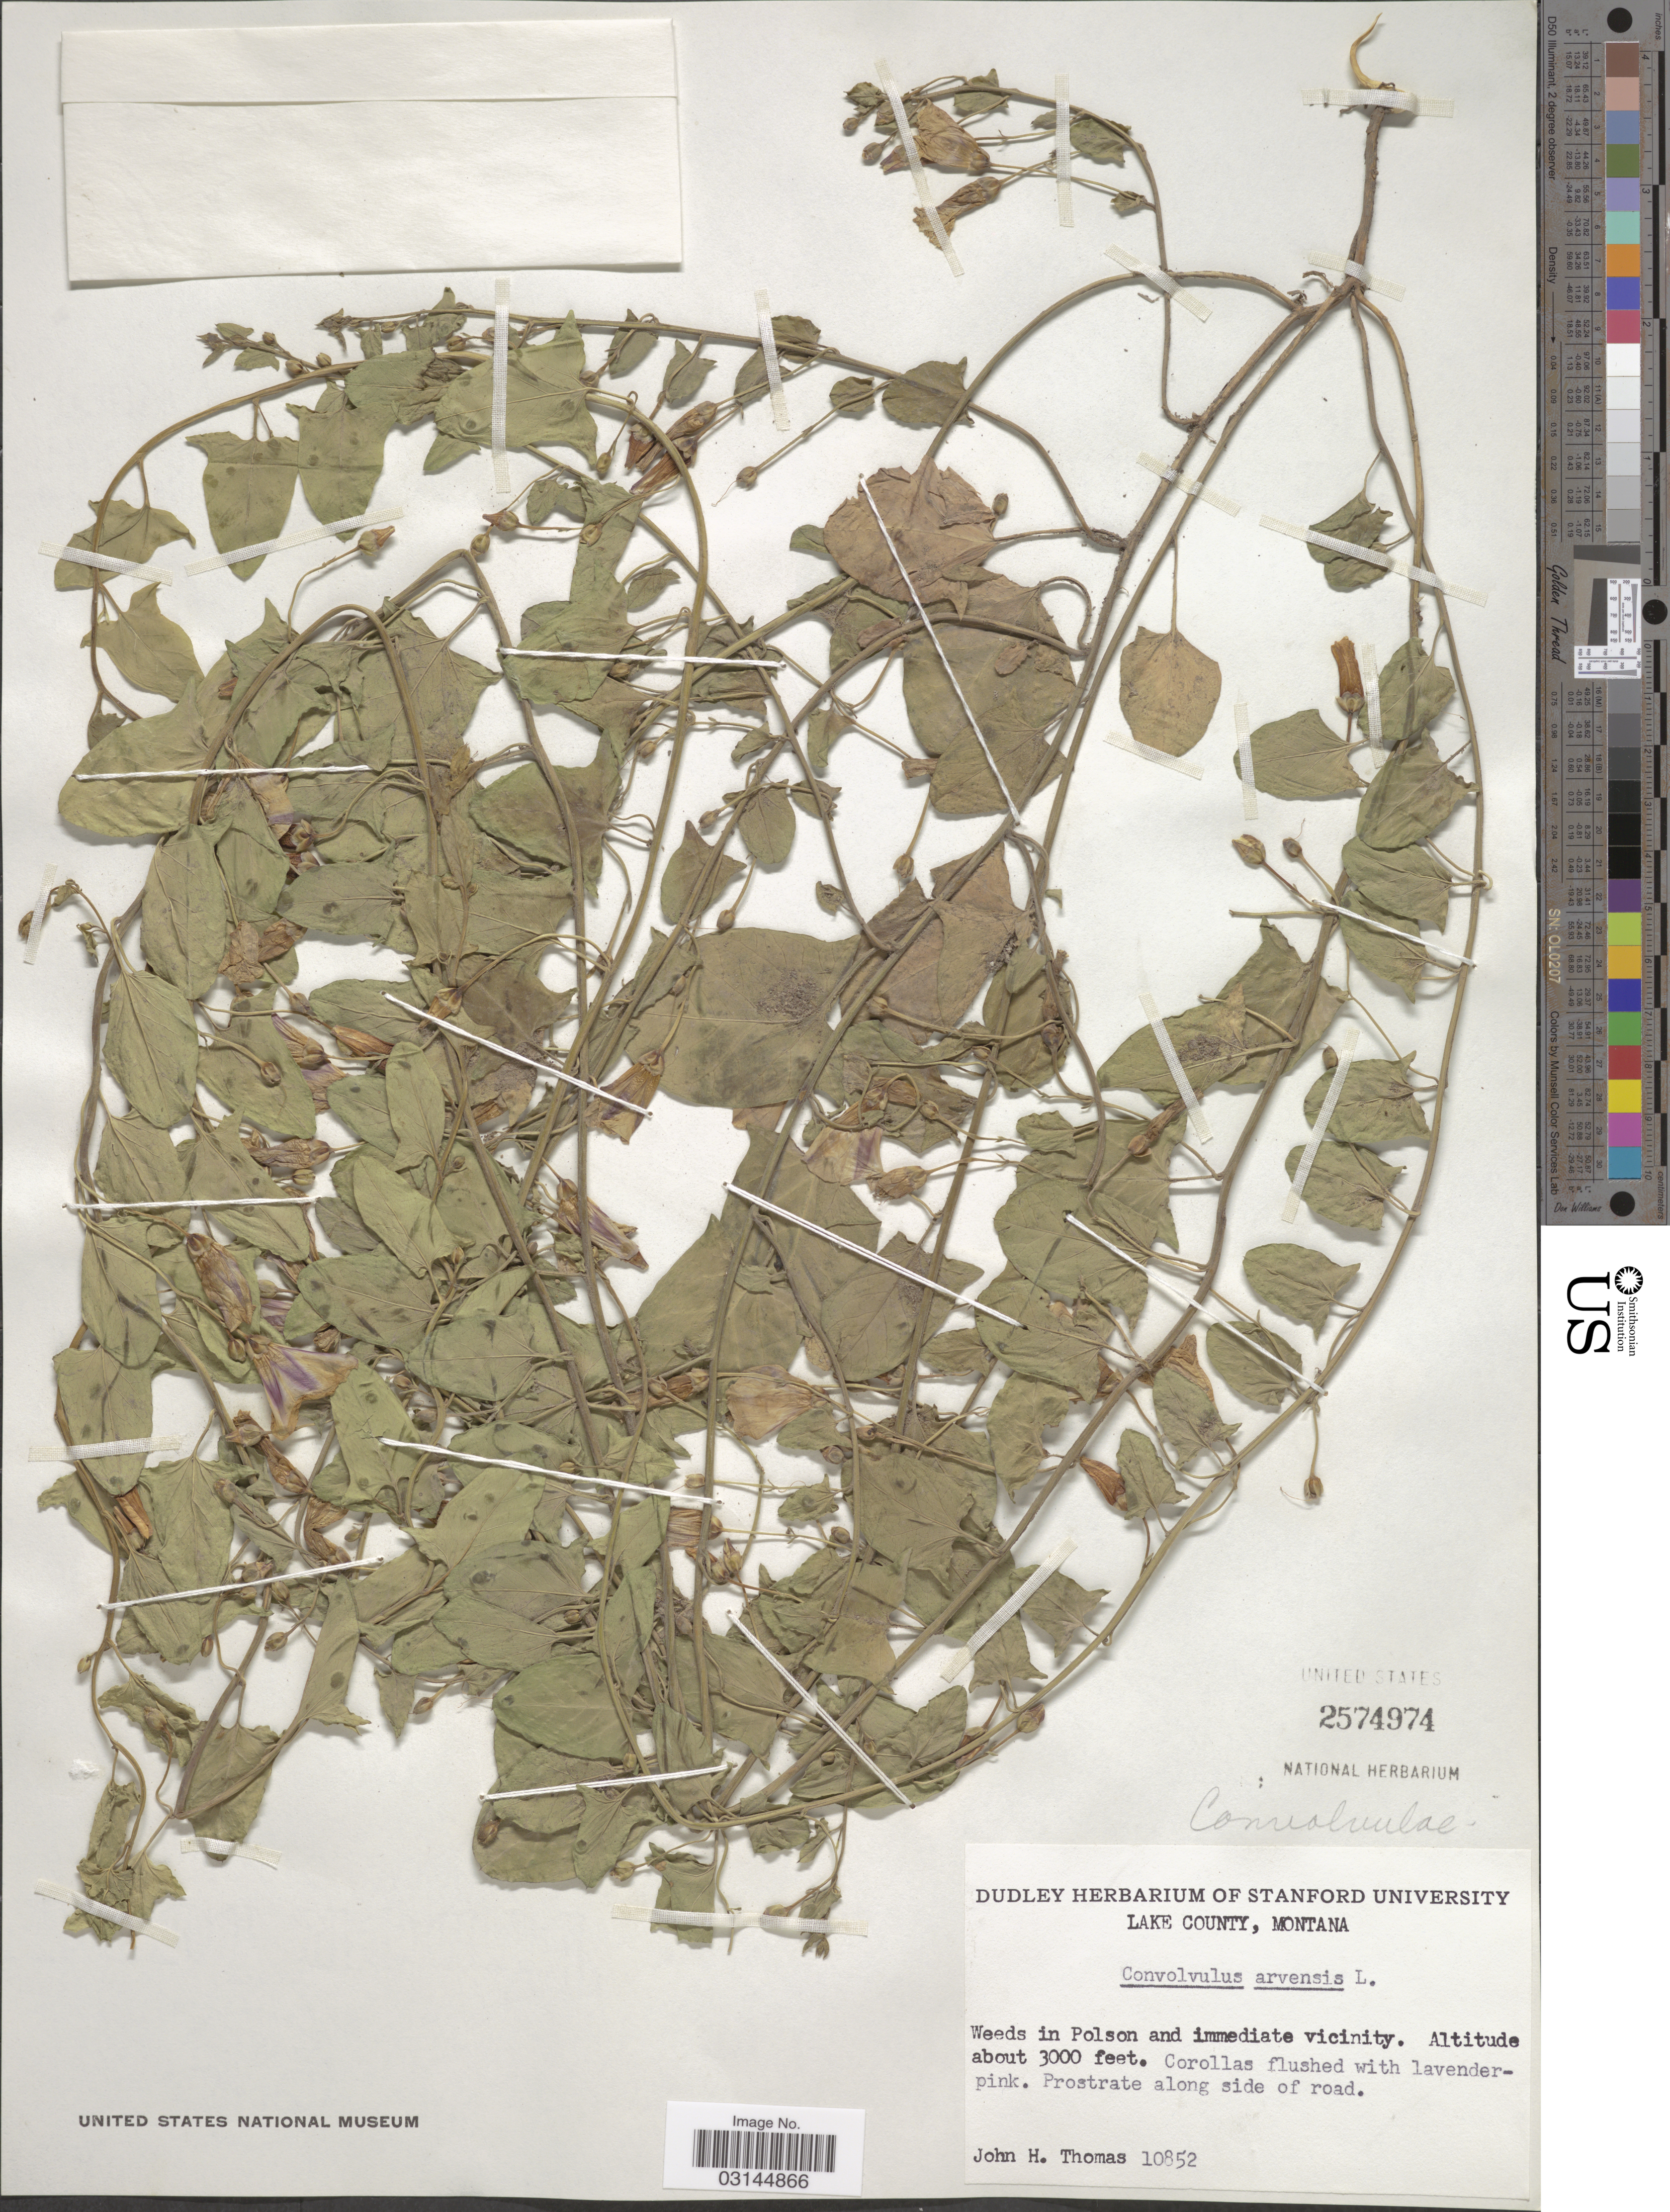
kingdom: Plantae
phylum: Tracheophyta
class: Magnoliopsida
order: Solanales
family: Convolvulaceae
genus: Convolvulus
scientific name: Convolvulus arvensis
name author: L.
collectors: J. H. Thomas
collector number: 10852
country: United States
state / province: Montana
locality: Lake County, Weeds in Polson and immediate vicinity.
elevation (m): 914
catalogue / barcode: US 2574974